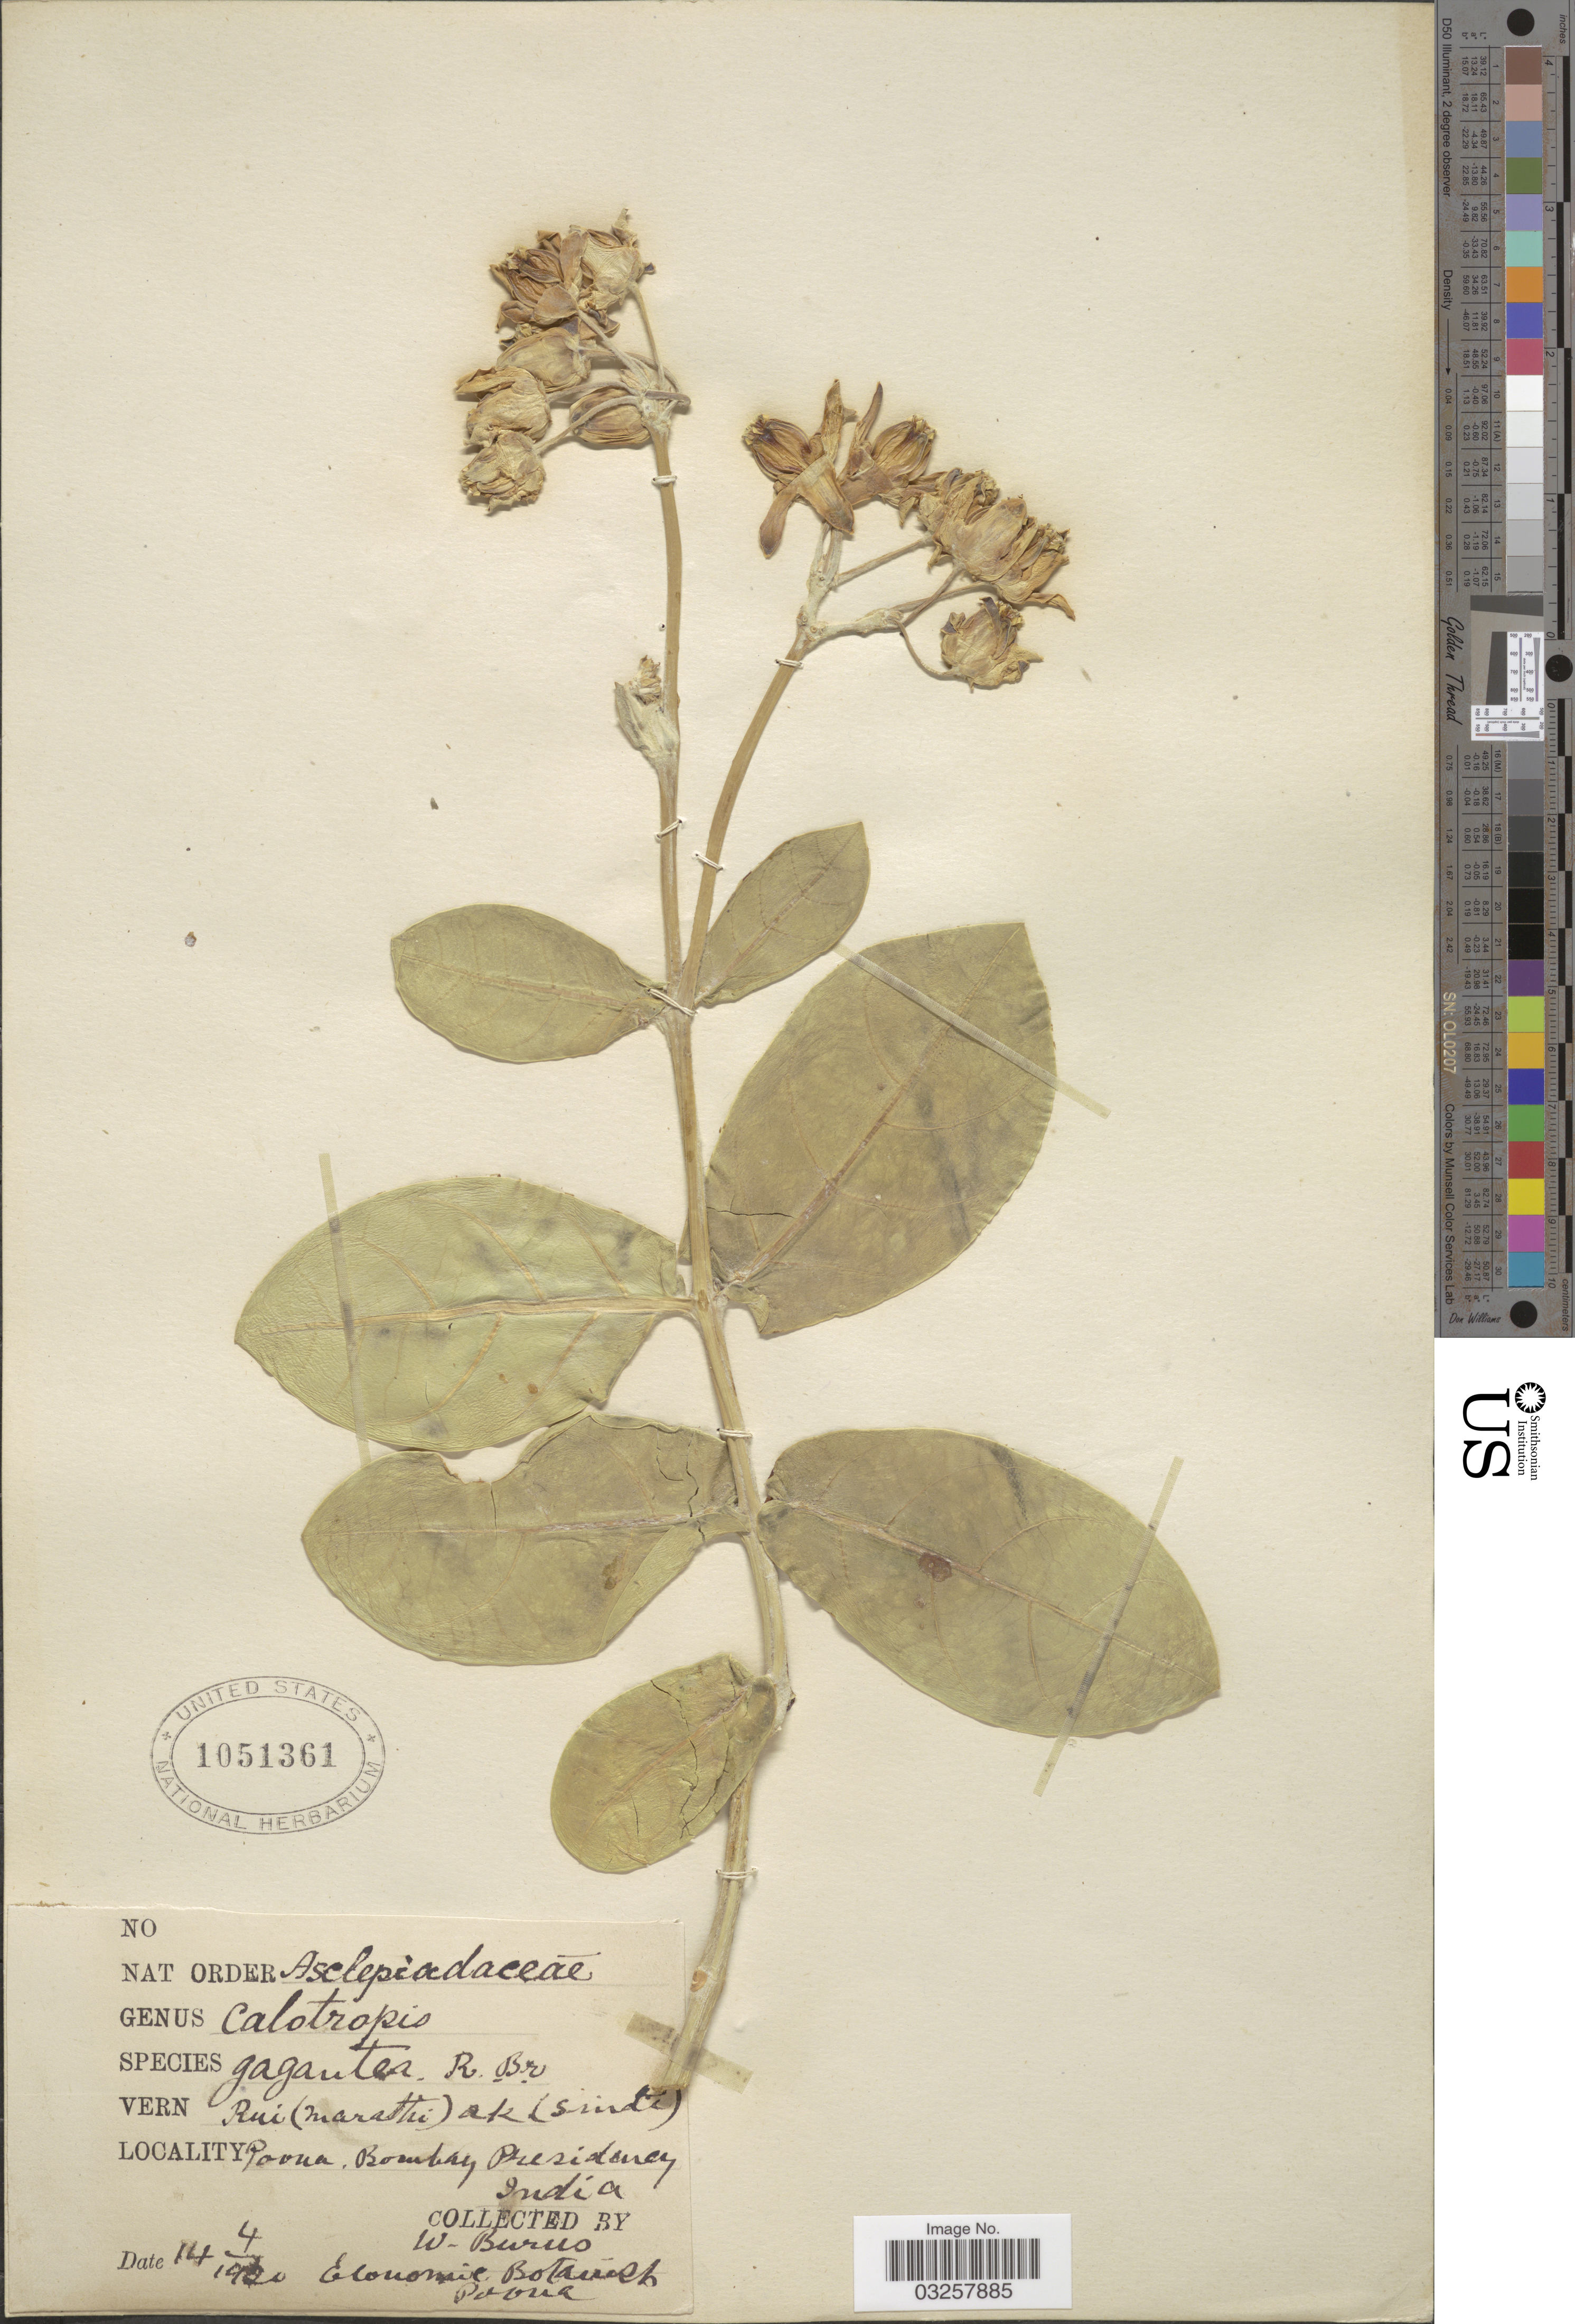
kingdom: Plantae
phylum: Tracheophyta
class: Magnoliopsida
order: Gentianales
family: Apocynaceae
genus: Calotropis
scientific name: Calotropis gigantea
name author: (L.) W.T. Aiton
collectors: W. Burns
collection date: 1920-08-14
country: India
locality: Paona. Bombay Presidency.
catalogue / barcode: US 1051361